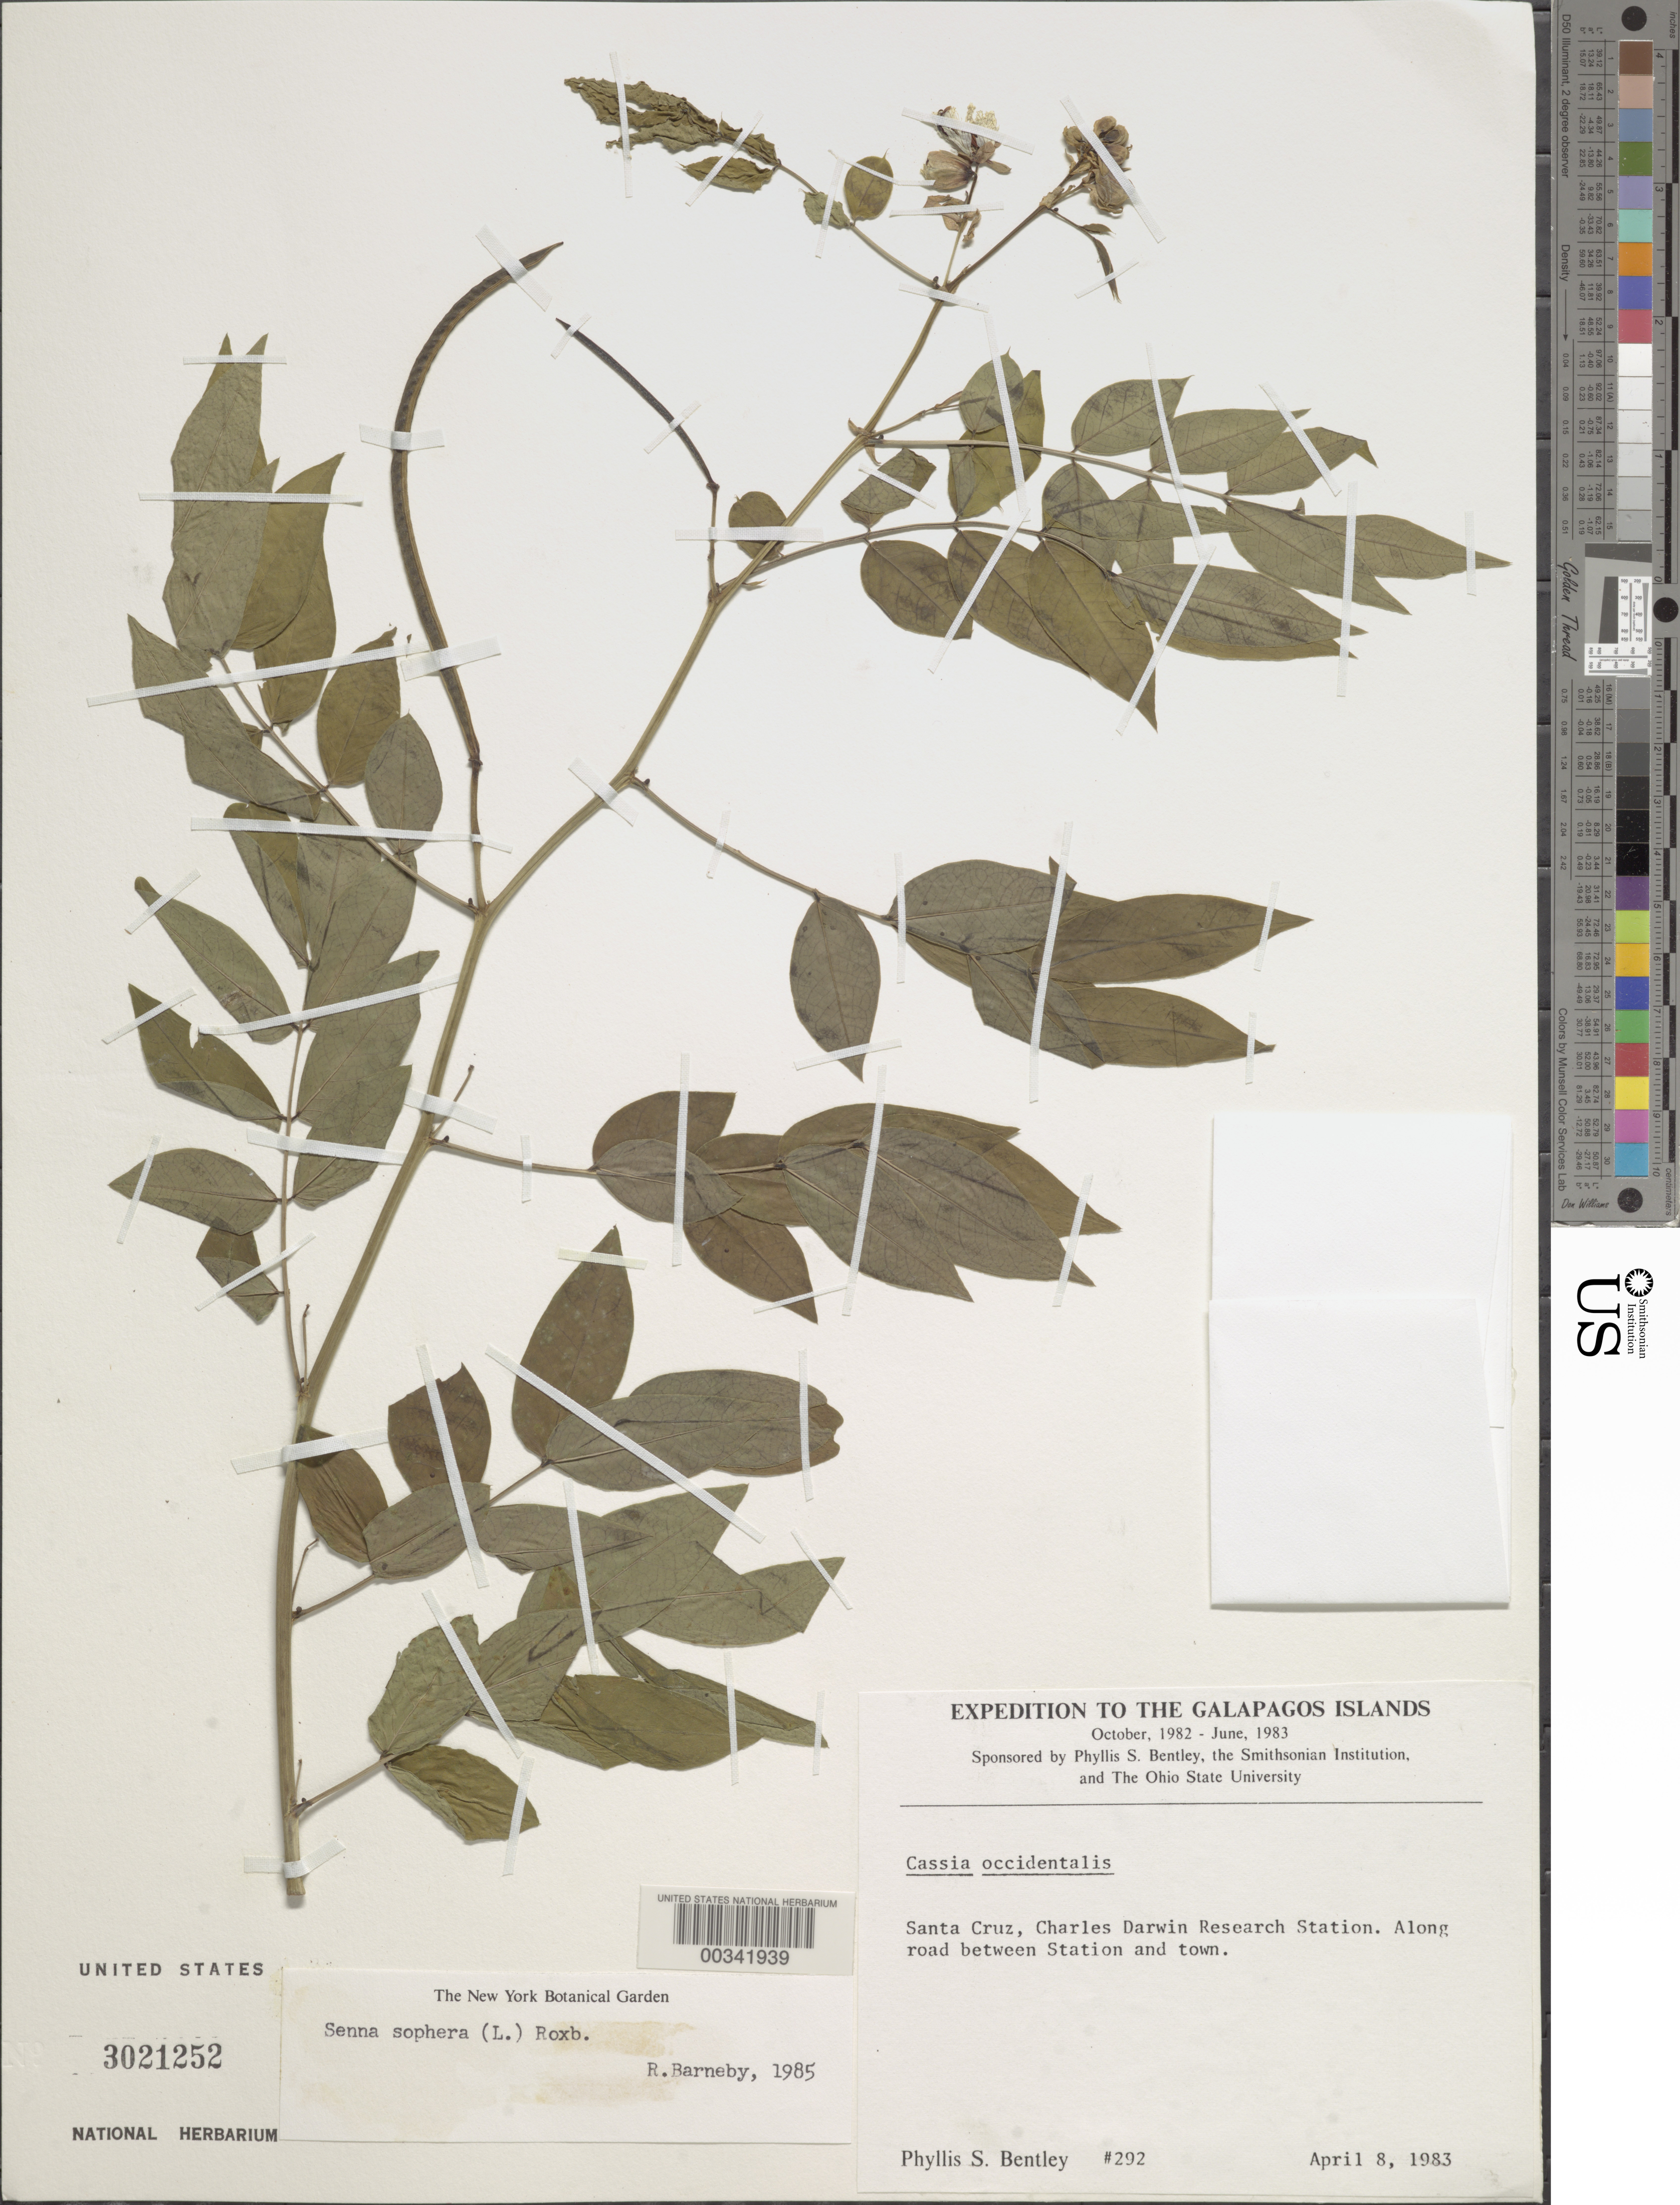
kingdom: Plantae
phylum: Tracheophyta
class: Magnoliopsida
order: Fabales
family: Fabaceae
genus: Senna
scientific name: Senna sophera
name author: (L.) Roxb.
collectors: P. S. Bentley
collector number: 292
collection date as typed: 08 Apr 1983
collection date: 1983-04-08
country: Ecuador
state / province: Colón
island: Santa Cruz [Indefatigable, Chaves]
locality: Charles Darwin Research Station, along road between station and town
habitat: Along road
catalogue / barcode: US 3021252